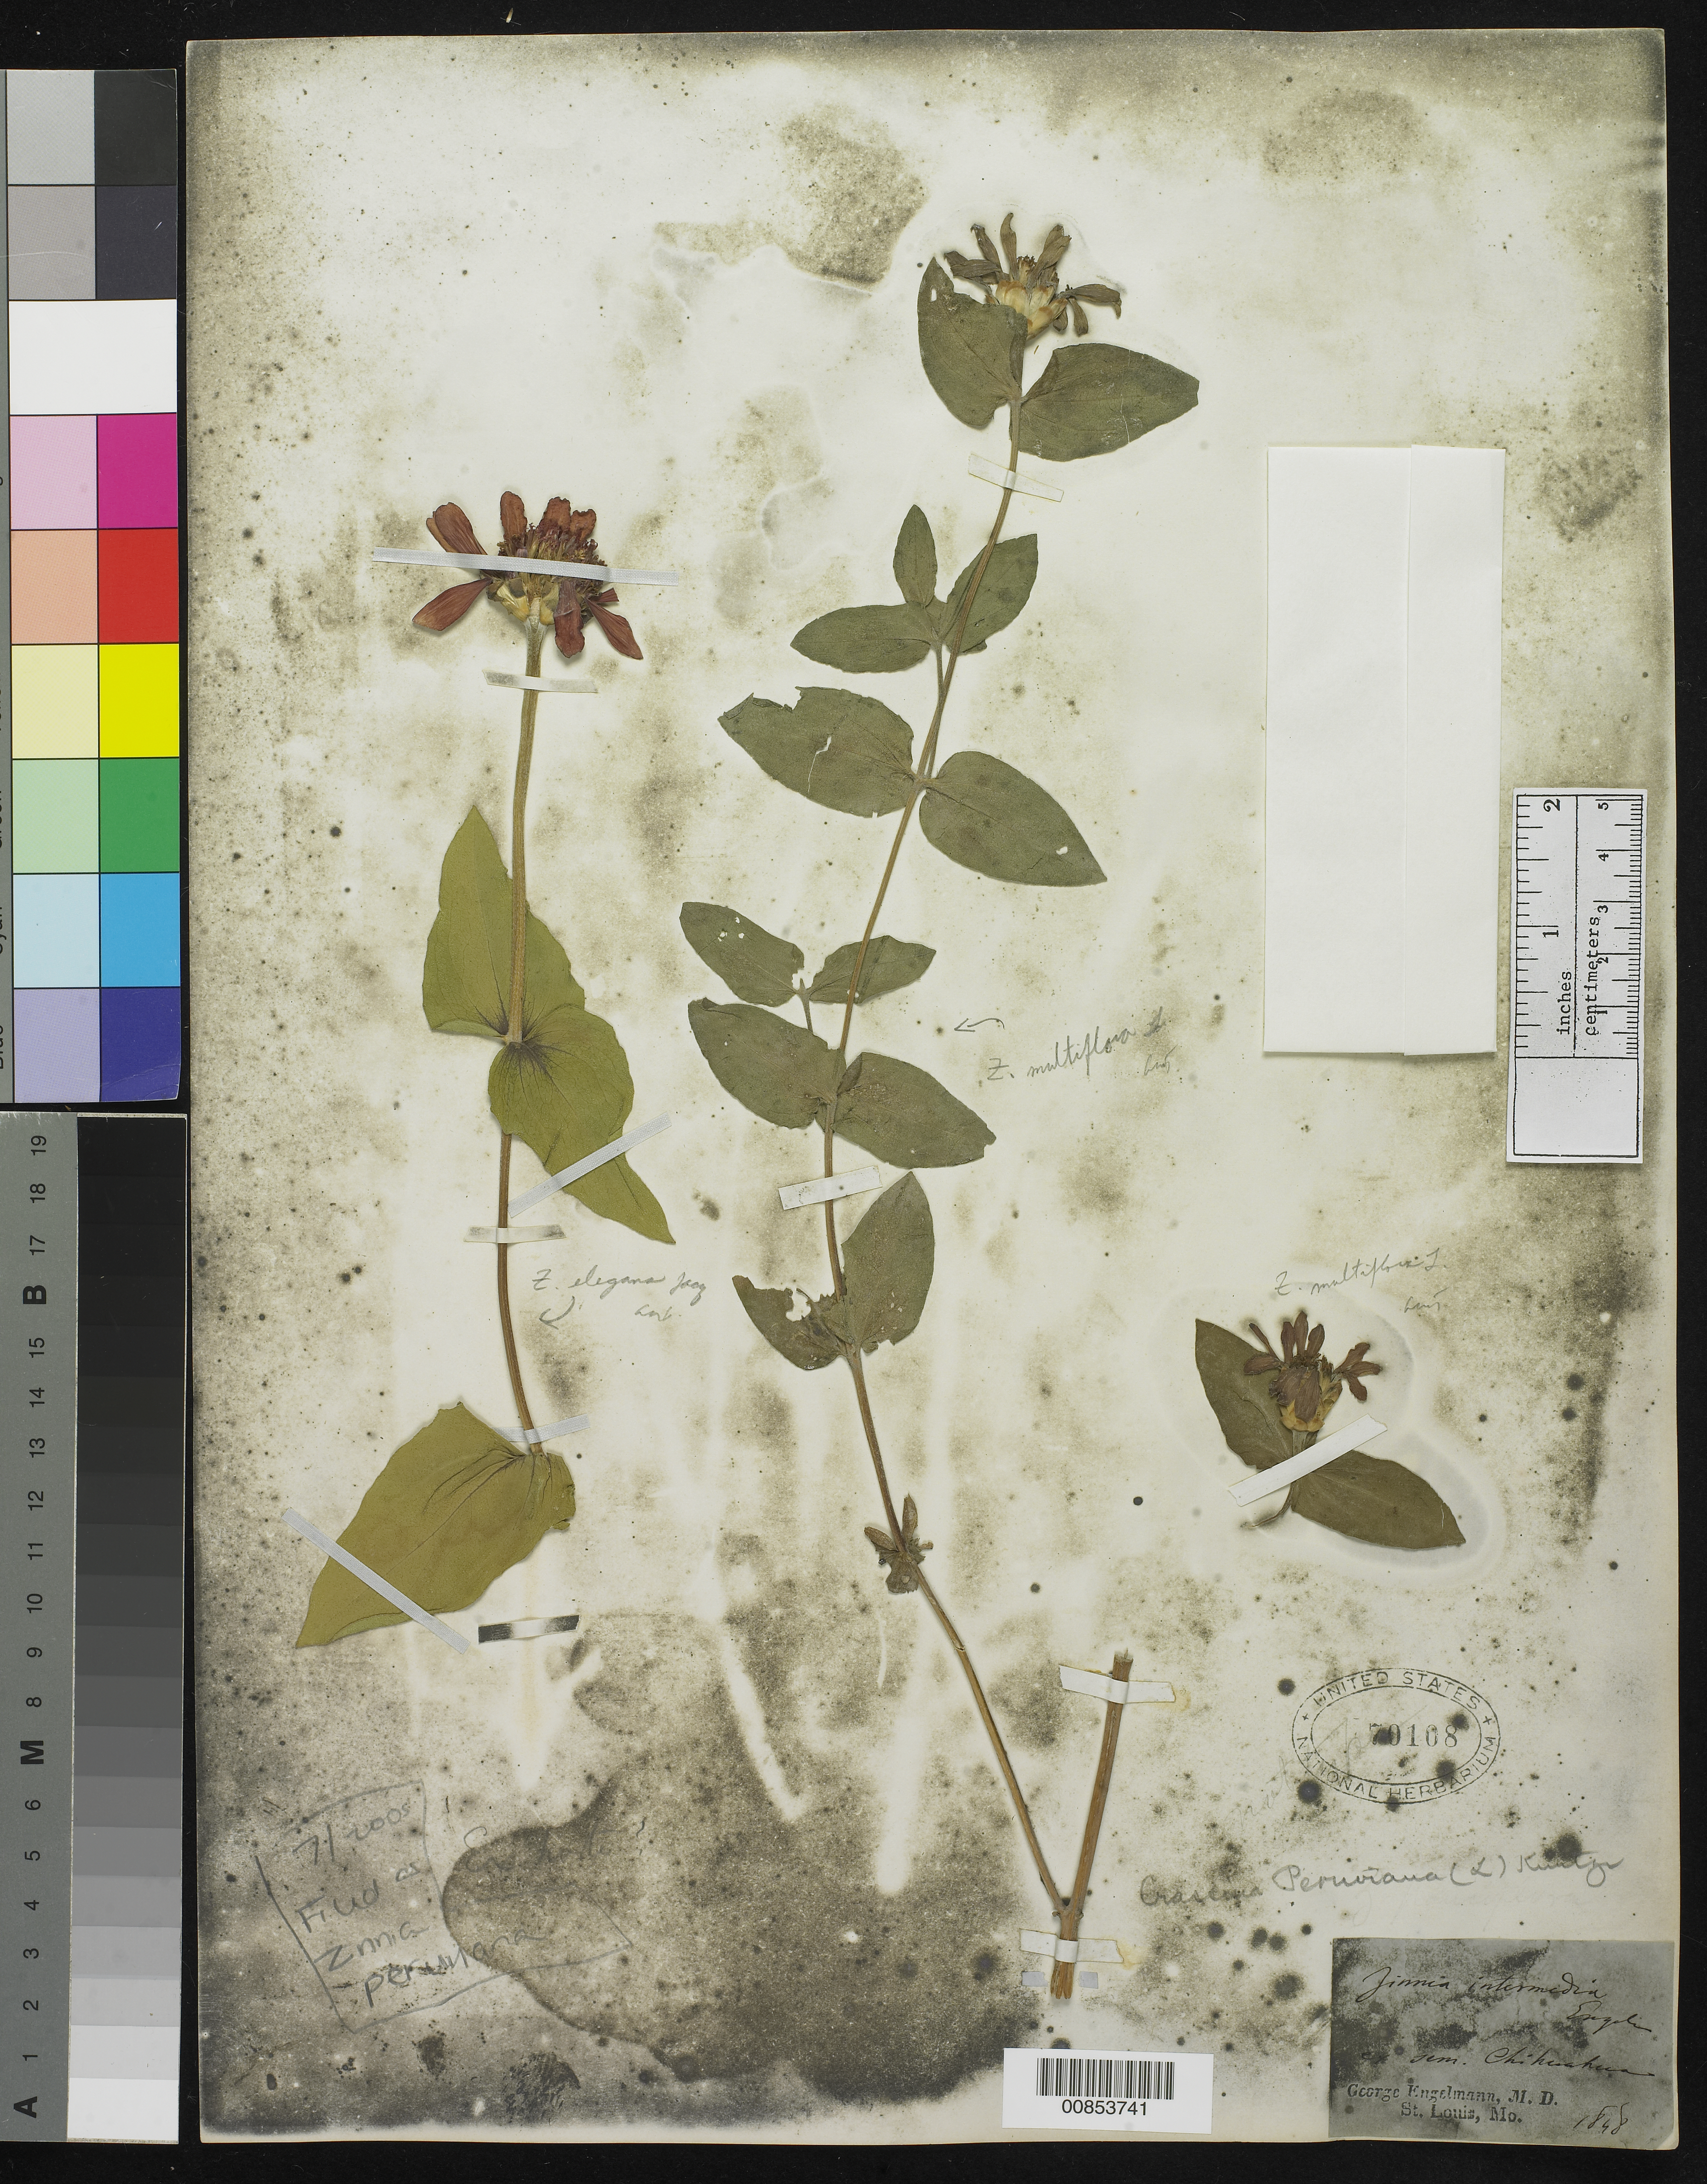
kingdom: Plantae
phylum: Tracheophyta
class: Magnoliopsida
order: Asterales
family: Asteraceae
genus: Zinnia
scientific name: Zinnia peruviana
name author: (L.) L.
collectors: G. Engelmann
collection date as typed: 1848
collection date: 1848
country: Mexico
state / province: Chihuahua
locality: ex sem. Chihuahua.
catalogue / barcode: US 70108